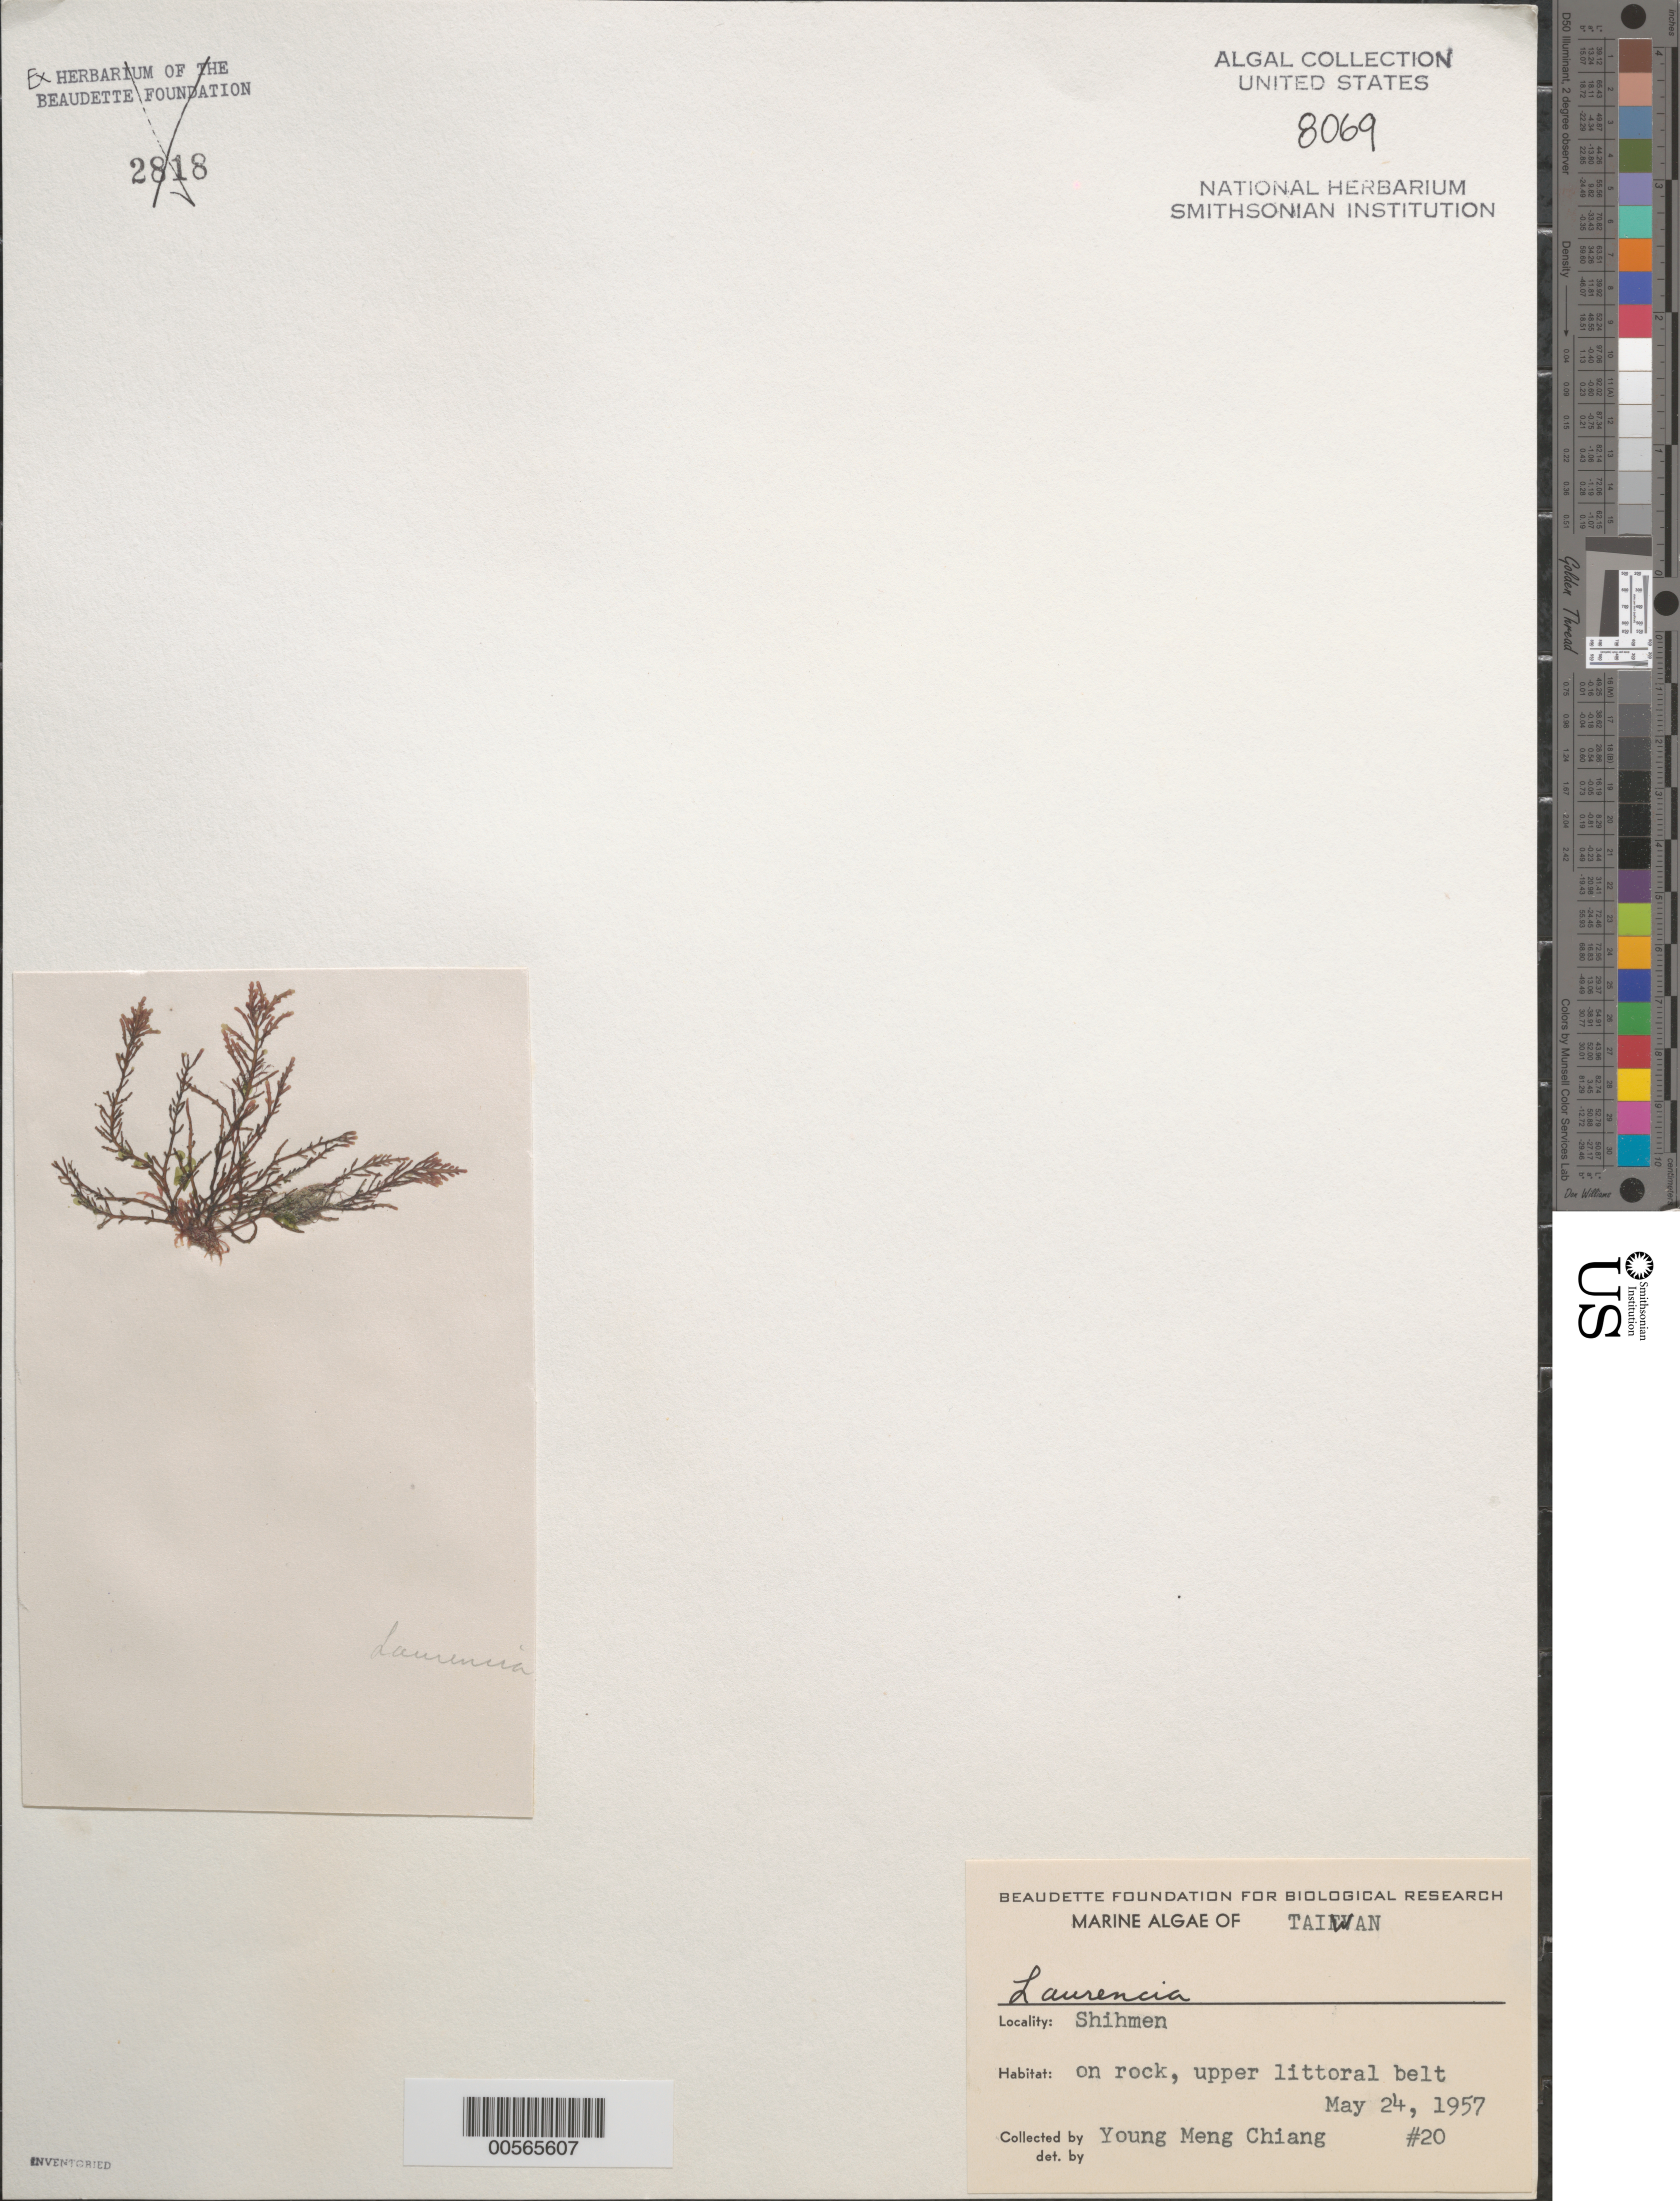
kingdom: Plantae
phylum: Rhodophyta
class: Florideophyceae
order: Ceramiales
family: Rhodomelaceae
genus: Laurencia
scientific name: Laurencia sp.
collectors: Y. Chiang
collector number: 20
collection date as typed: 24 May 1957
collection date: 1957-05-24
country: Taiwan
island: Taiwan [Formosa]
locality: Shihmen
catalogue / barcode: US 8069